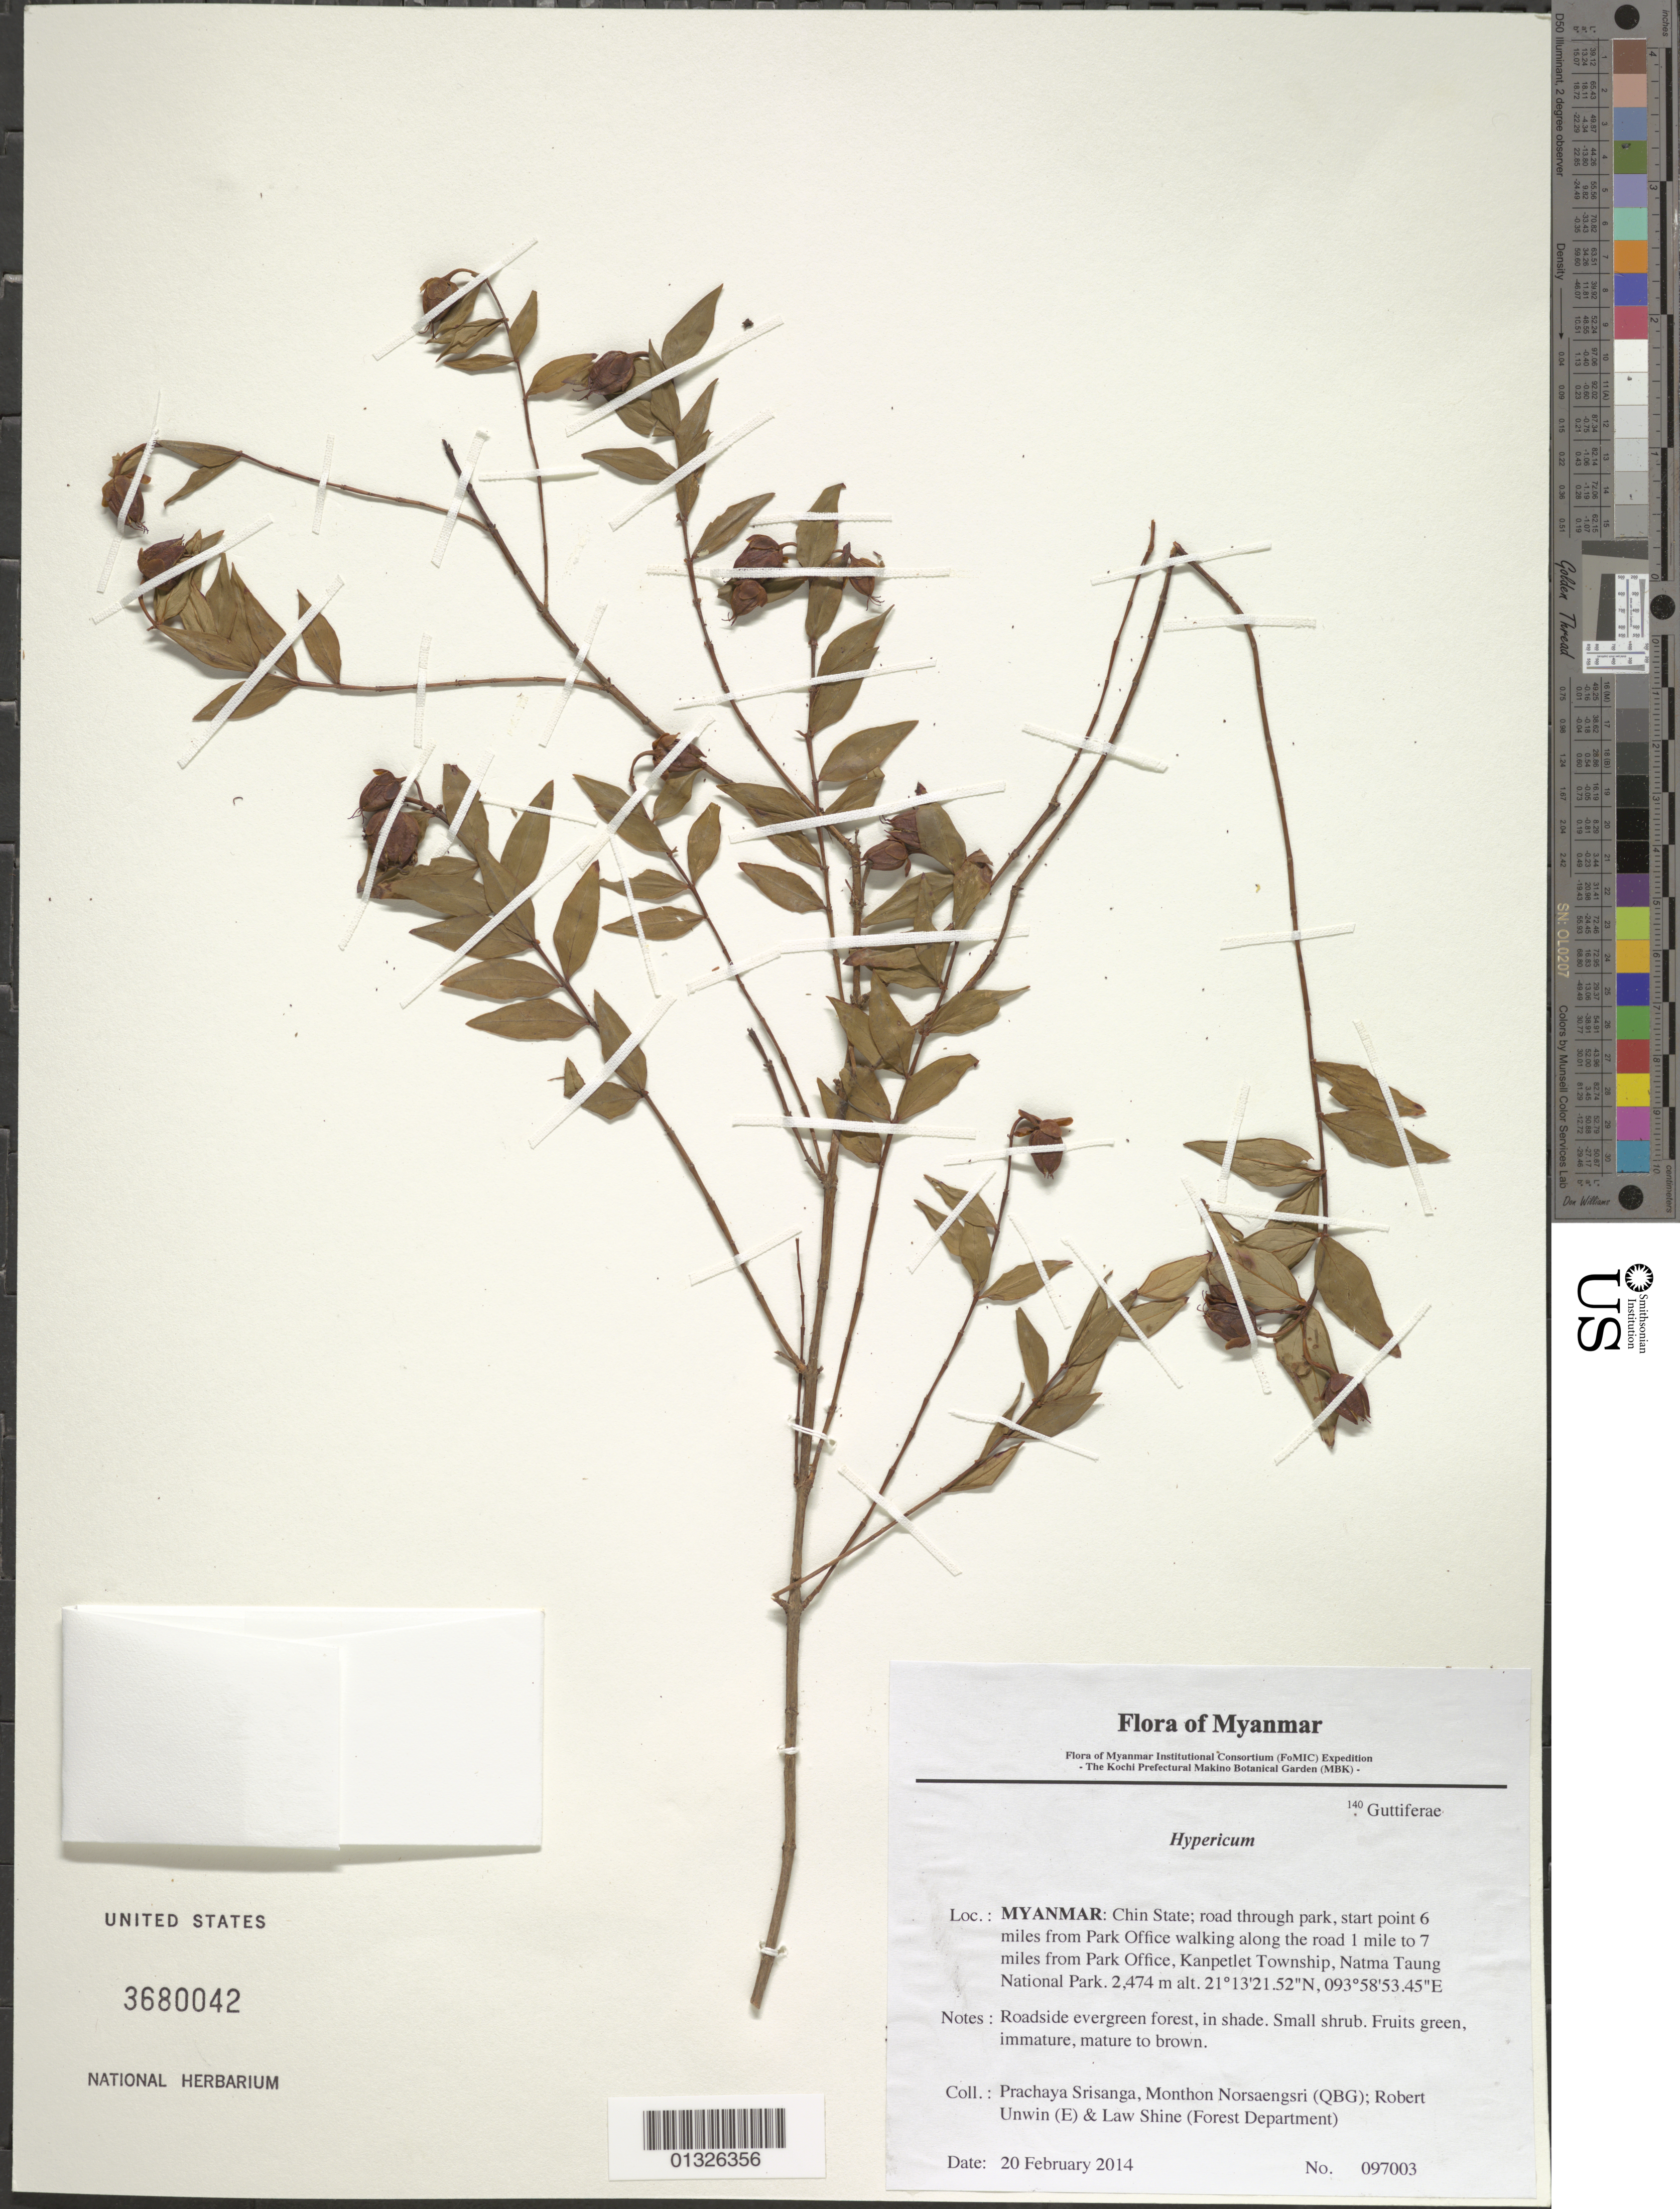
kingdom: Plantae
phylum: Tracheophyta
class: Magnoliopsida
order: Malpighiales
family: Hypericaceae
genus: Hypericum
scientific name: Hypericum sp.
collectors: P. Srisanga, M. Norsaengsri, R. Unwin & L. Shine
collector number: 97003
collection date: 2014-02-20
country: Myanmar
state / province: Chin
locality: Road through park, start point 6 miles from Park Office walking along the road 1 mile to 7 miles from Park Office, Kanpetlet Township, Natma Taung National Park.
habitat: Roadside evergreen forest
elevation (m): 2474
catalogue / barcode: US 3680042